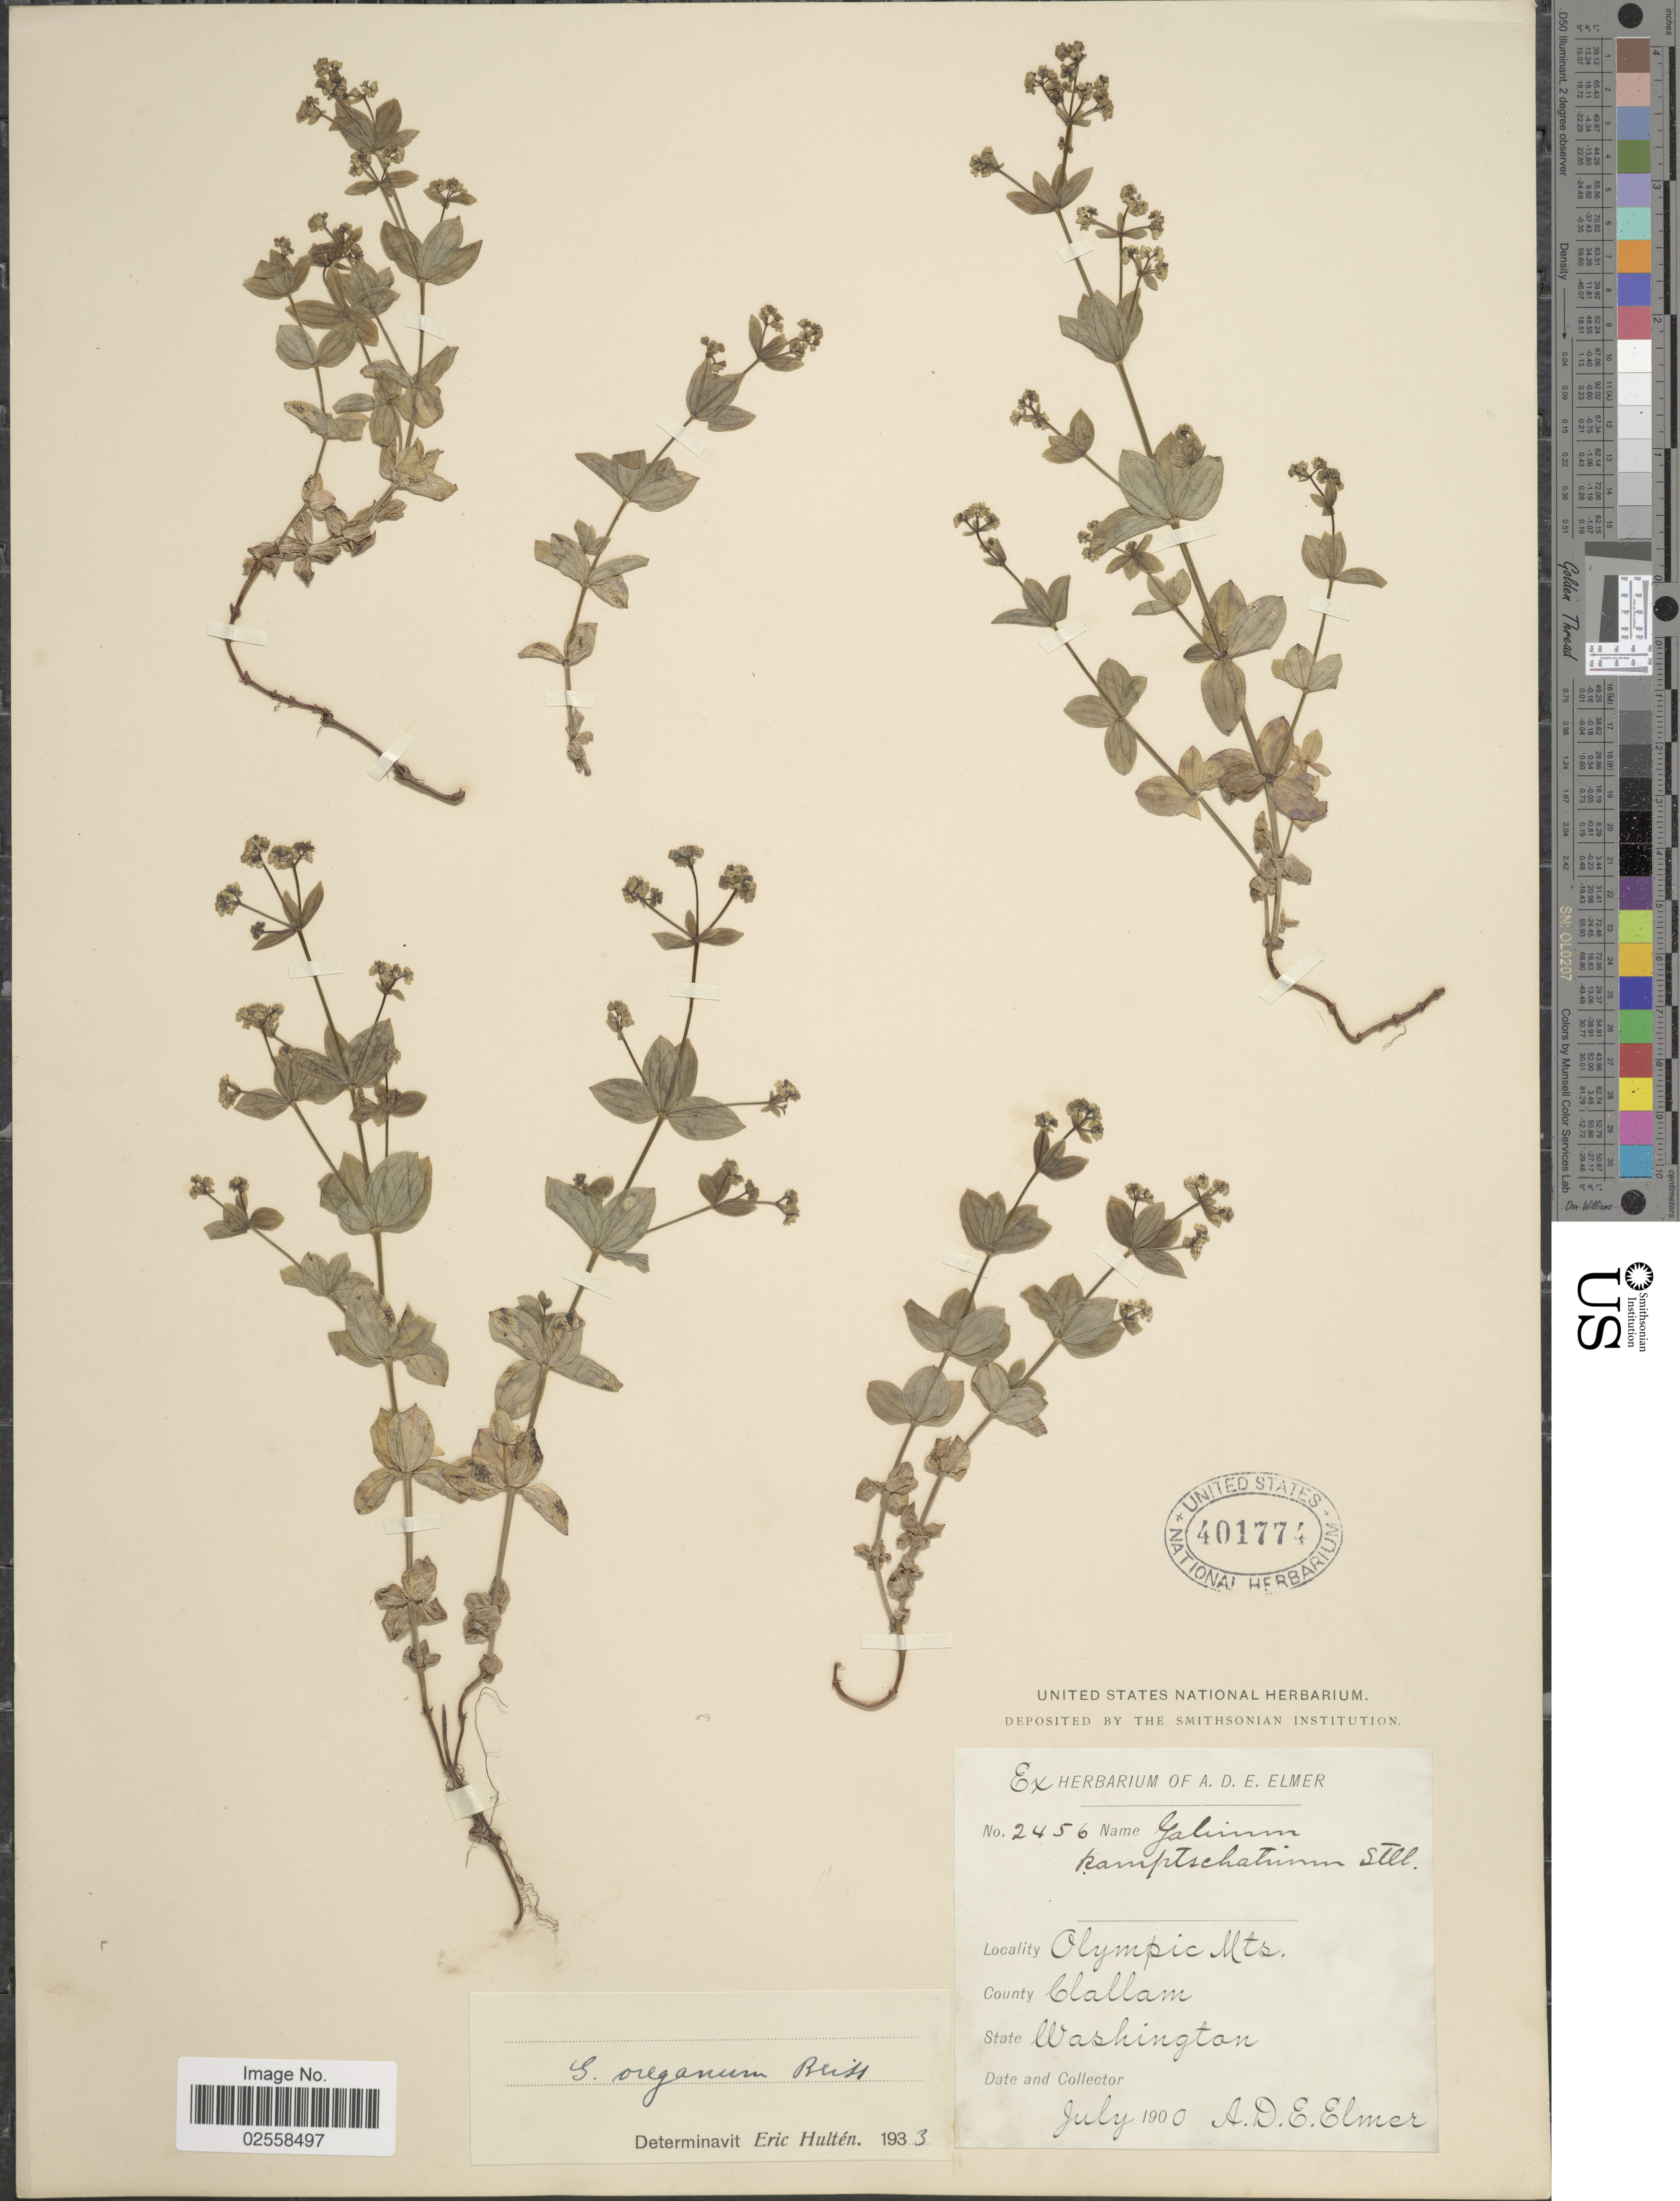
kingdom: Plantae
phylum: Tracheophyta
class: Magnoliopsida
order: Gentianales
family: Rubiaceae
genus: Galium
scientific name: Galium oreganum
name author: Britton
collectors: A. D. E. Elmer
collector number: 2456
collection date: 1900-07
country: United States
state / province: Washington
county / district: Clallam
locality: Olympic Mts., County Clallam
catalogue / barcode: US 401774